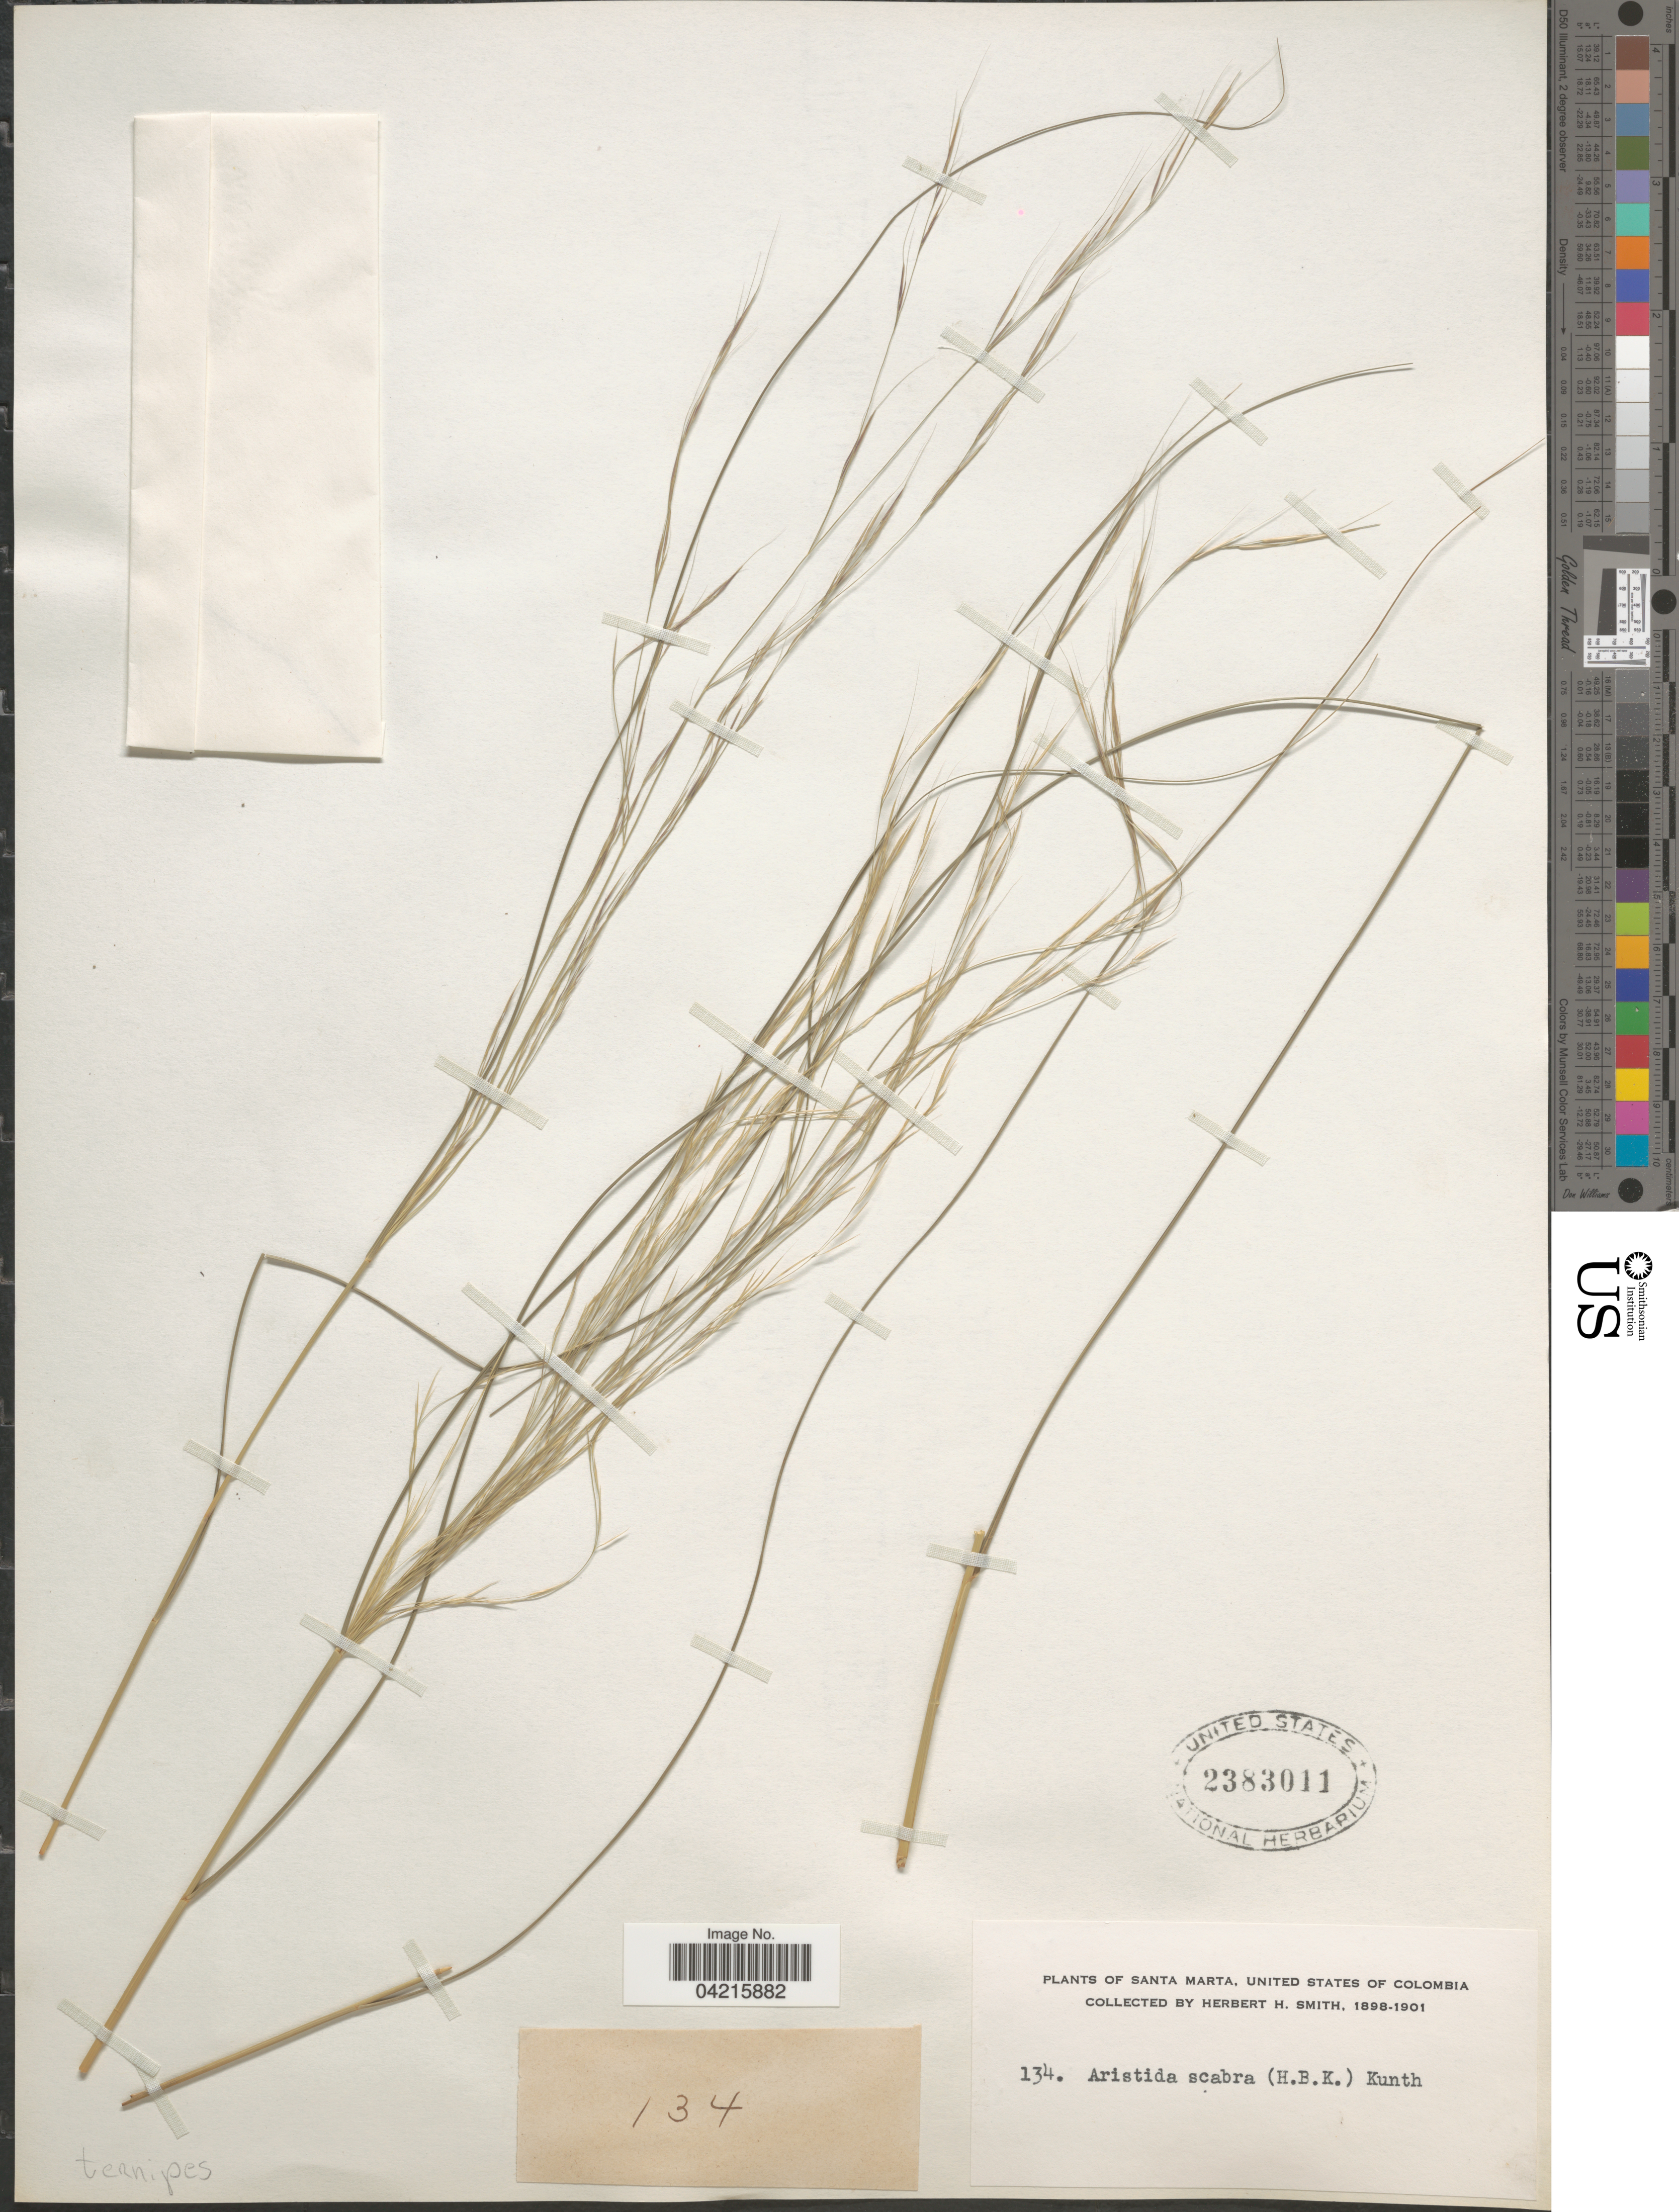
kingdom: Plantae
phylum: Tracheophyta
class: Liliopsida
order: Poales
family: Poaceae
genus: Aristida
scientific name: Aristida ternipes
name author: Cav.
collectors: Herbert H. Smith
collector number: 134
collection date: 1898/1901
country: Colombia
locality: Santa Marta, United States of Colombia.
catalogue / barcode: US 2383011